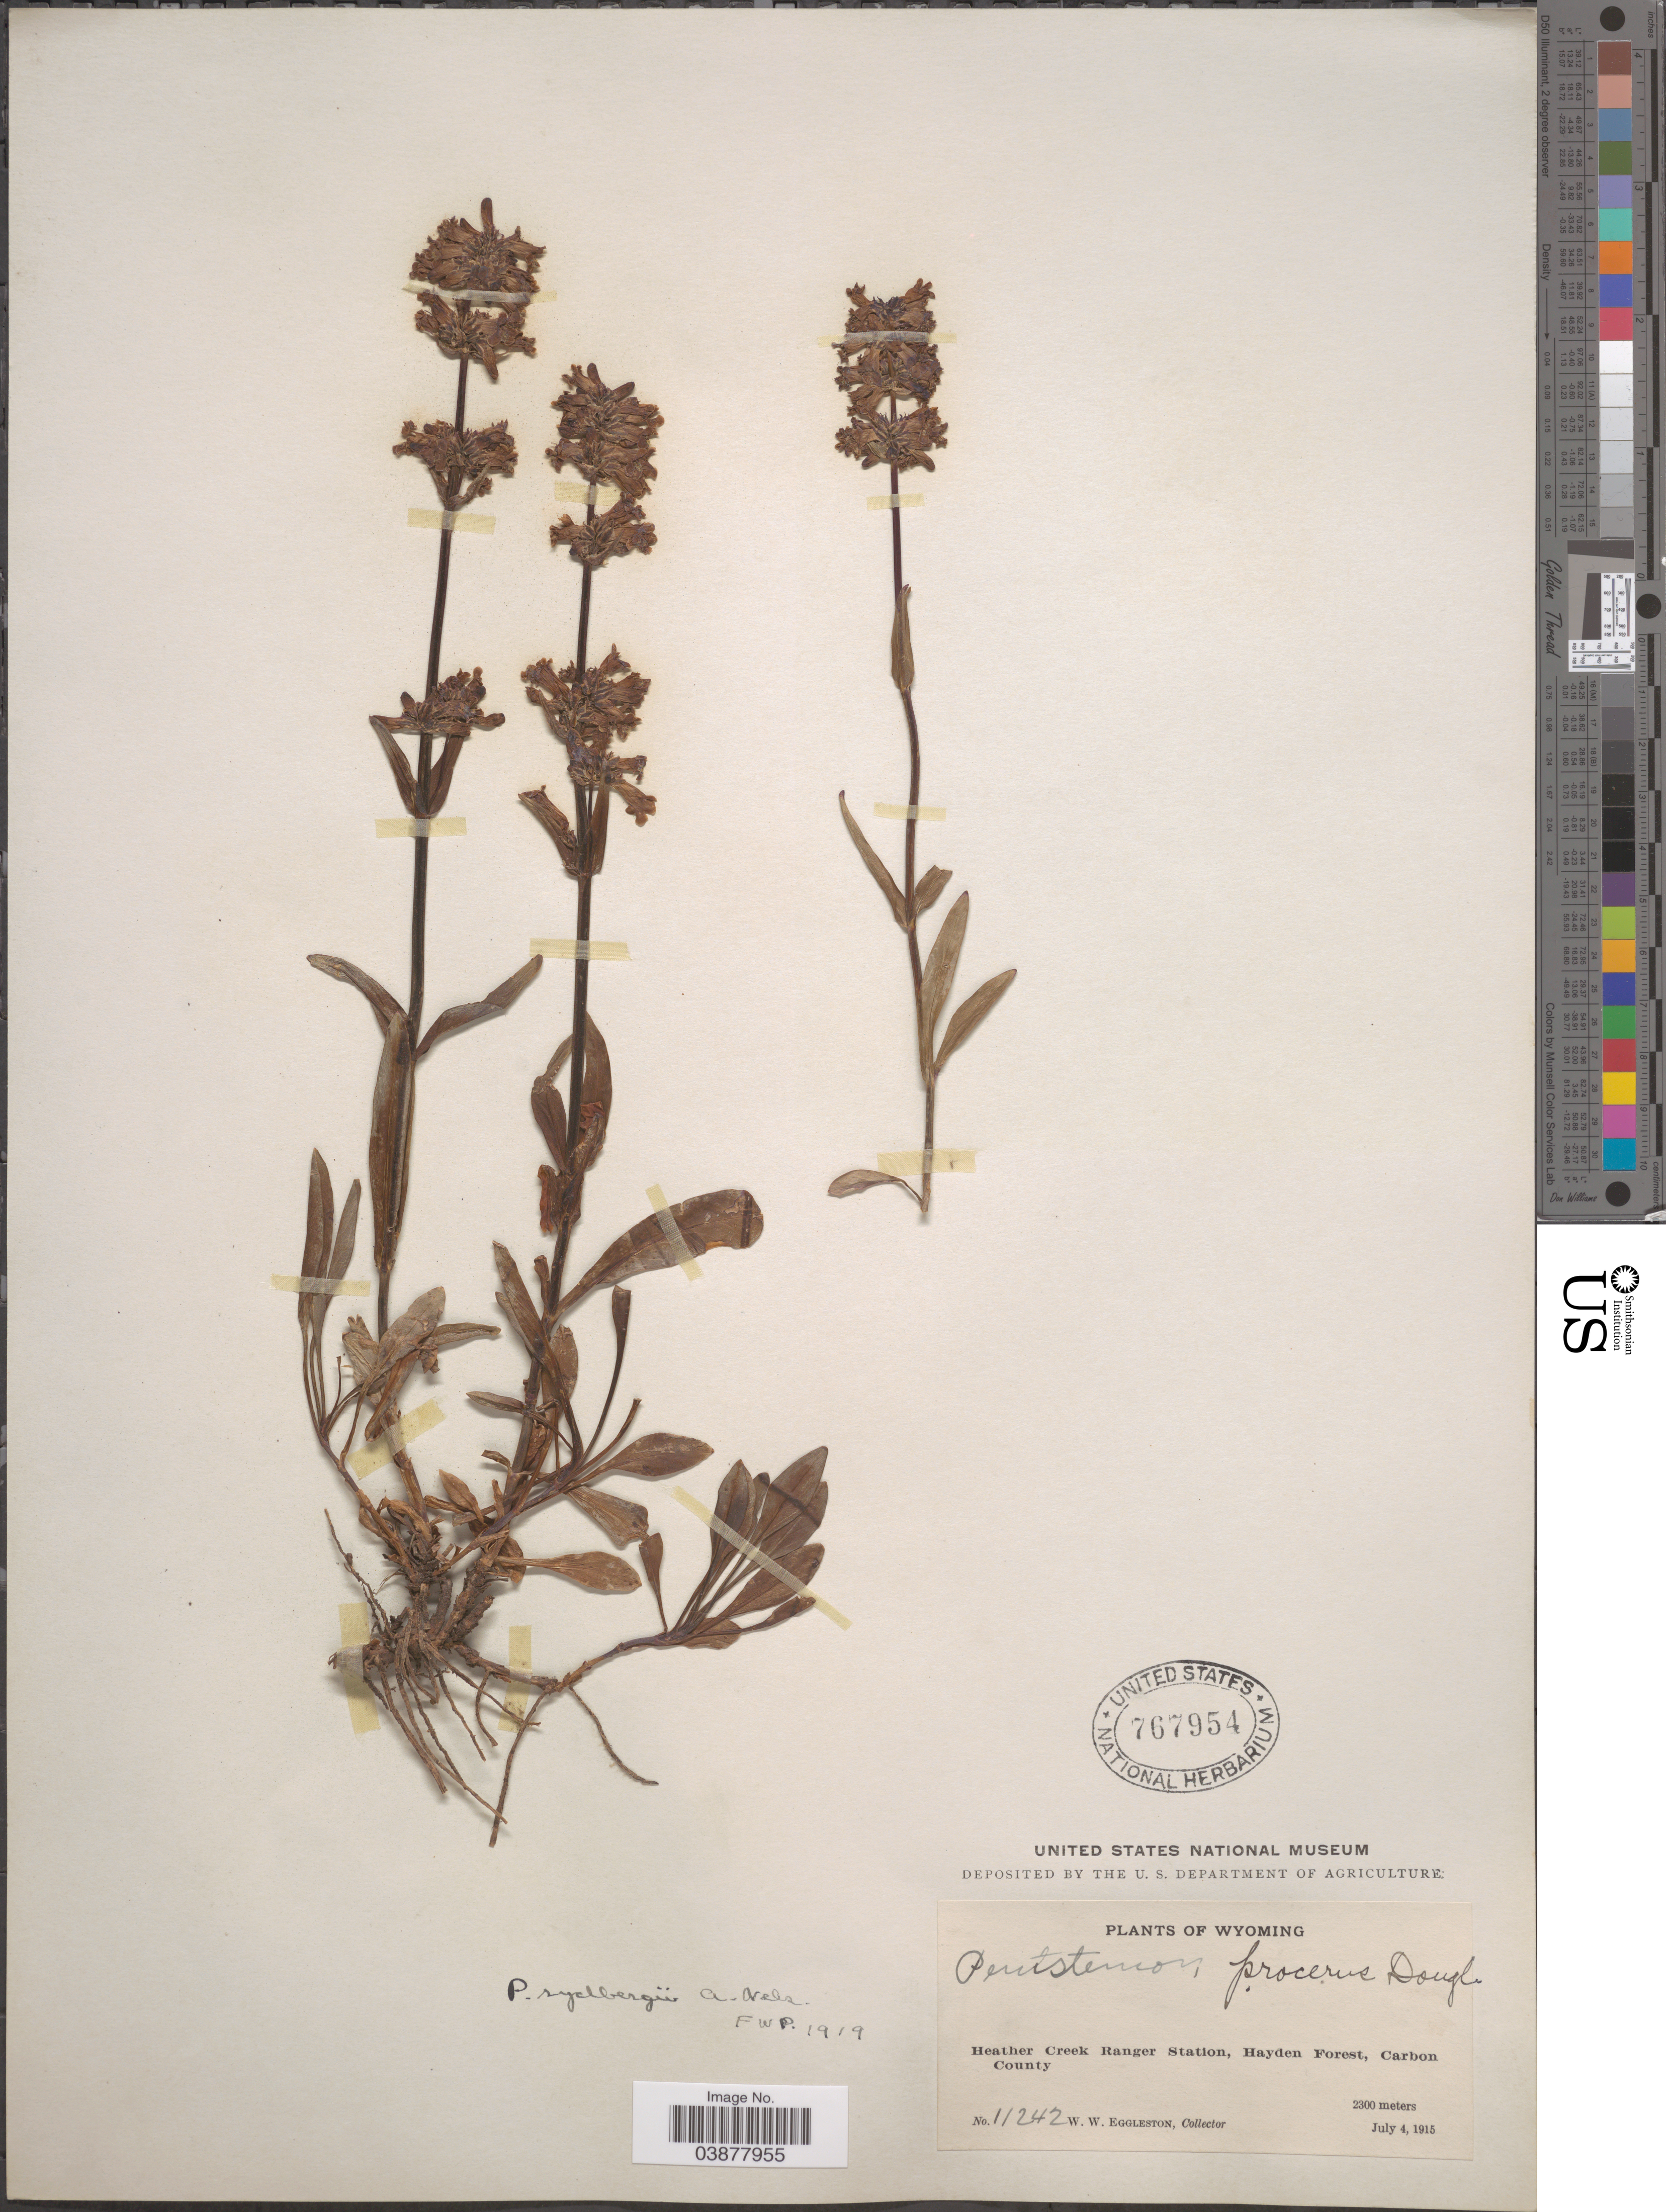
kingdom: Plantae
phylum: Tracheophyta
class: Magnoliopsida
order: Lamiales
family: Plantaginaceae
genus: Penstemon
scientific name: Penstemon rydbergii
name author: A. Nelson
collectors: W. W. Eggleston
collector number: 11242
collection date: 1915-07-04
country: United States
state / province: Wyoming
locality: Heather Creek Ranger Station, Hayden Forest, Carbon County.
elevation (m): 2300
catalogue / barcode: US 767954